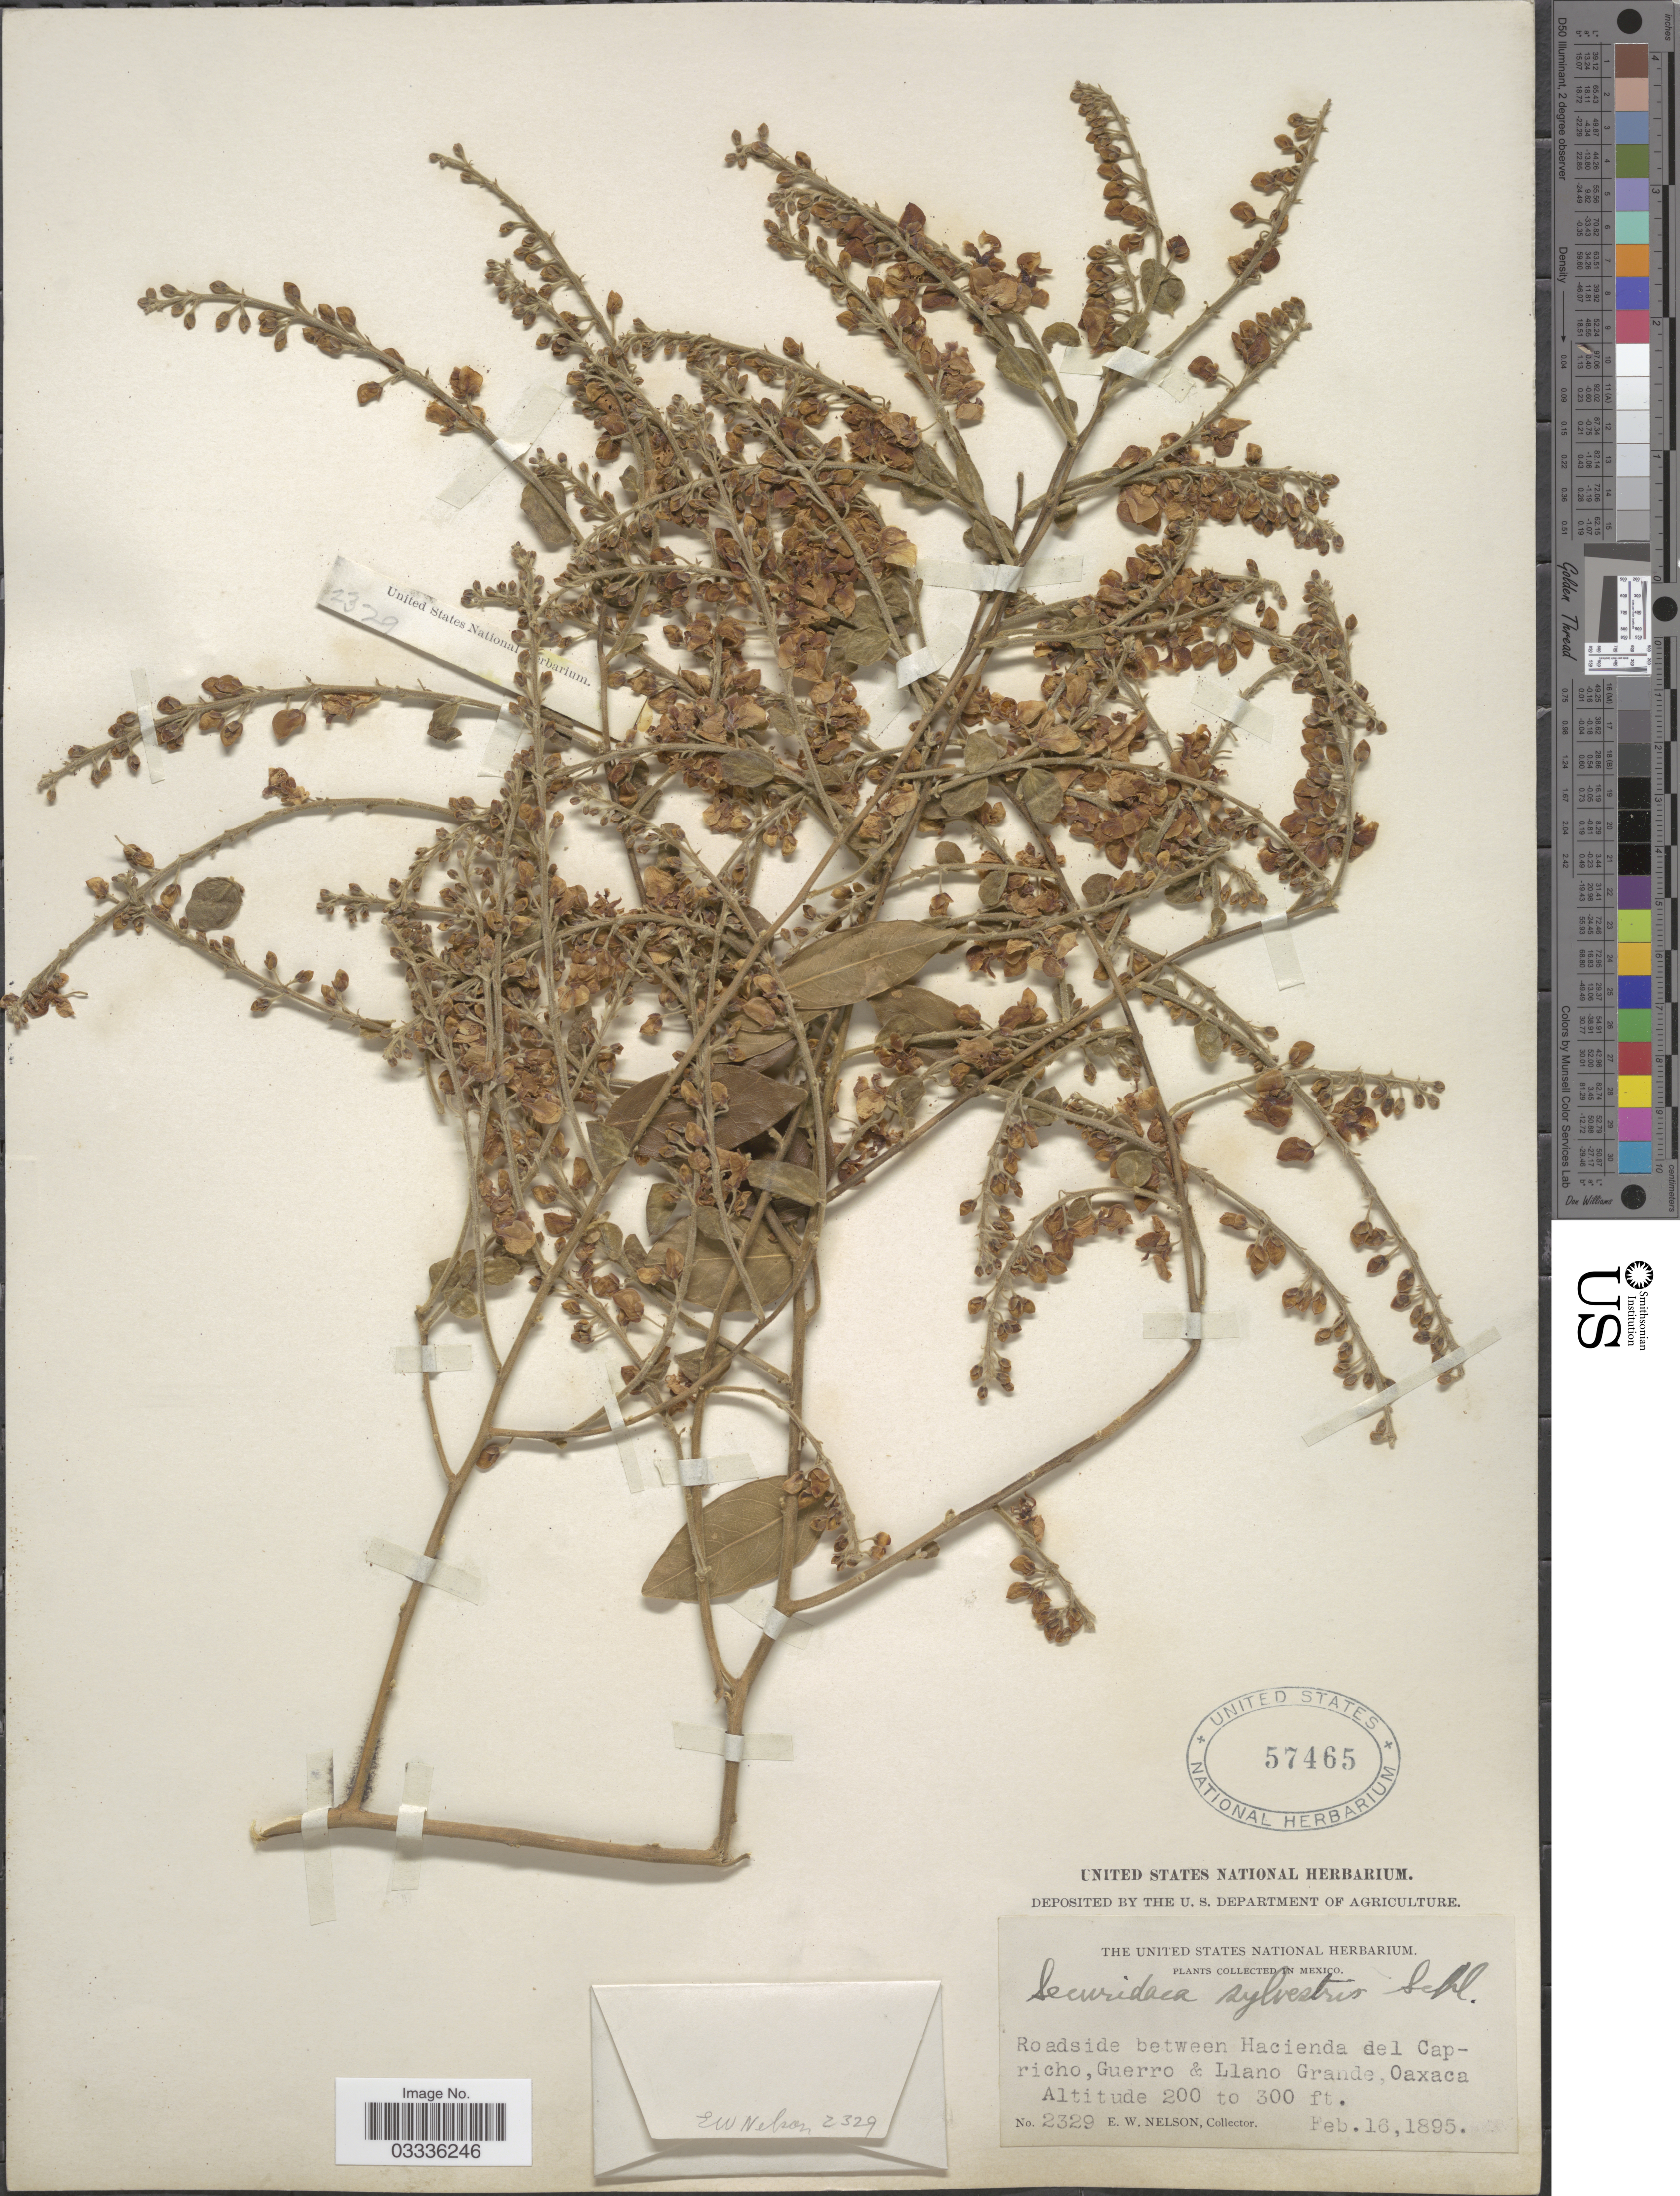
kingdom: Plantae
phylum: Tracheophyta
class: Magnoliopsida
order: Fabales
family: Polygalaceae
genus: Securidaca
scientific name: Securidaca sylvestris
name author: Schltdl.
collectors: E. W. Nelson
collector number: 2329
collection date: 1895-02-16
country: Mexico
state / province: Oaxaca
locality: Roadside between Hacienda del Capricho, Guerro & Llano Grande.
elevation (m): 61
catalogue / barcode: US 57465